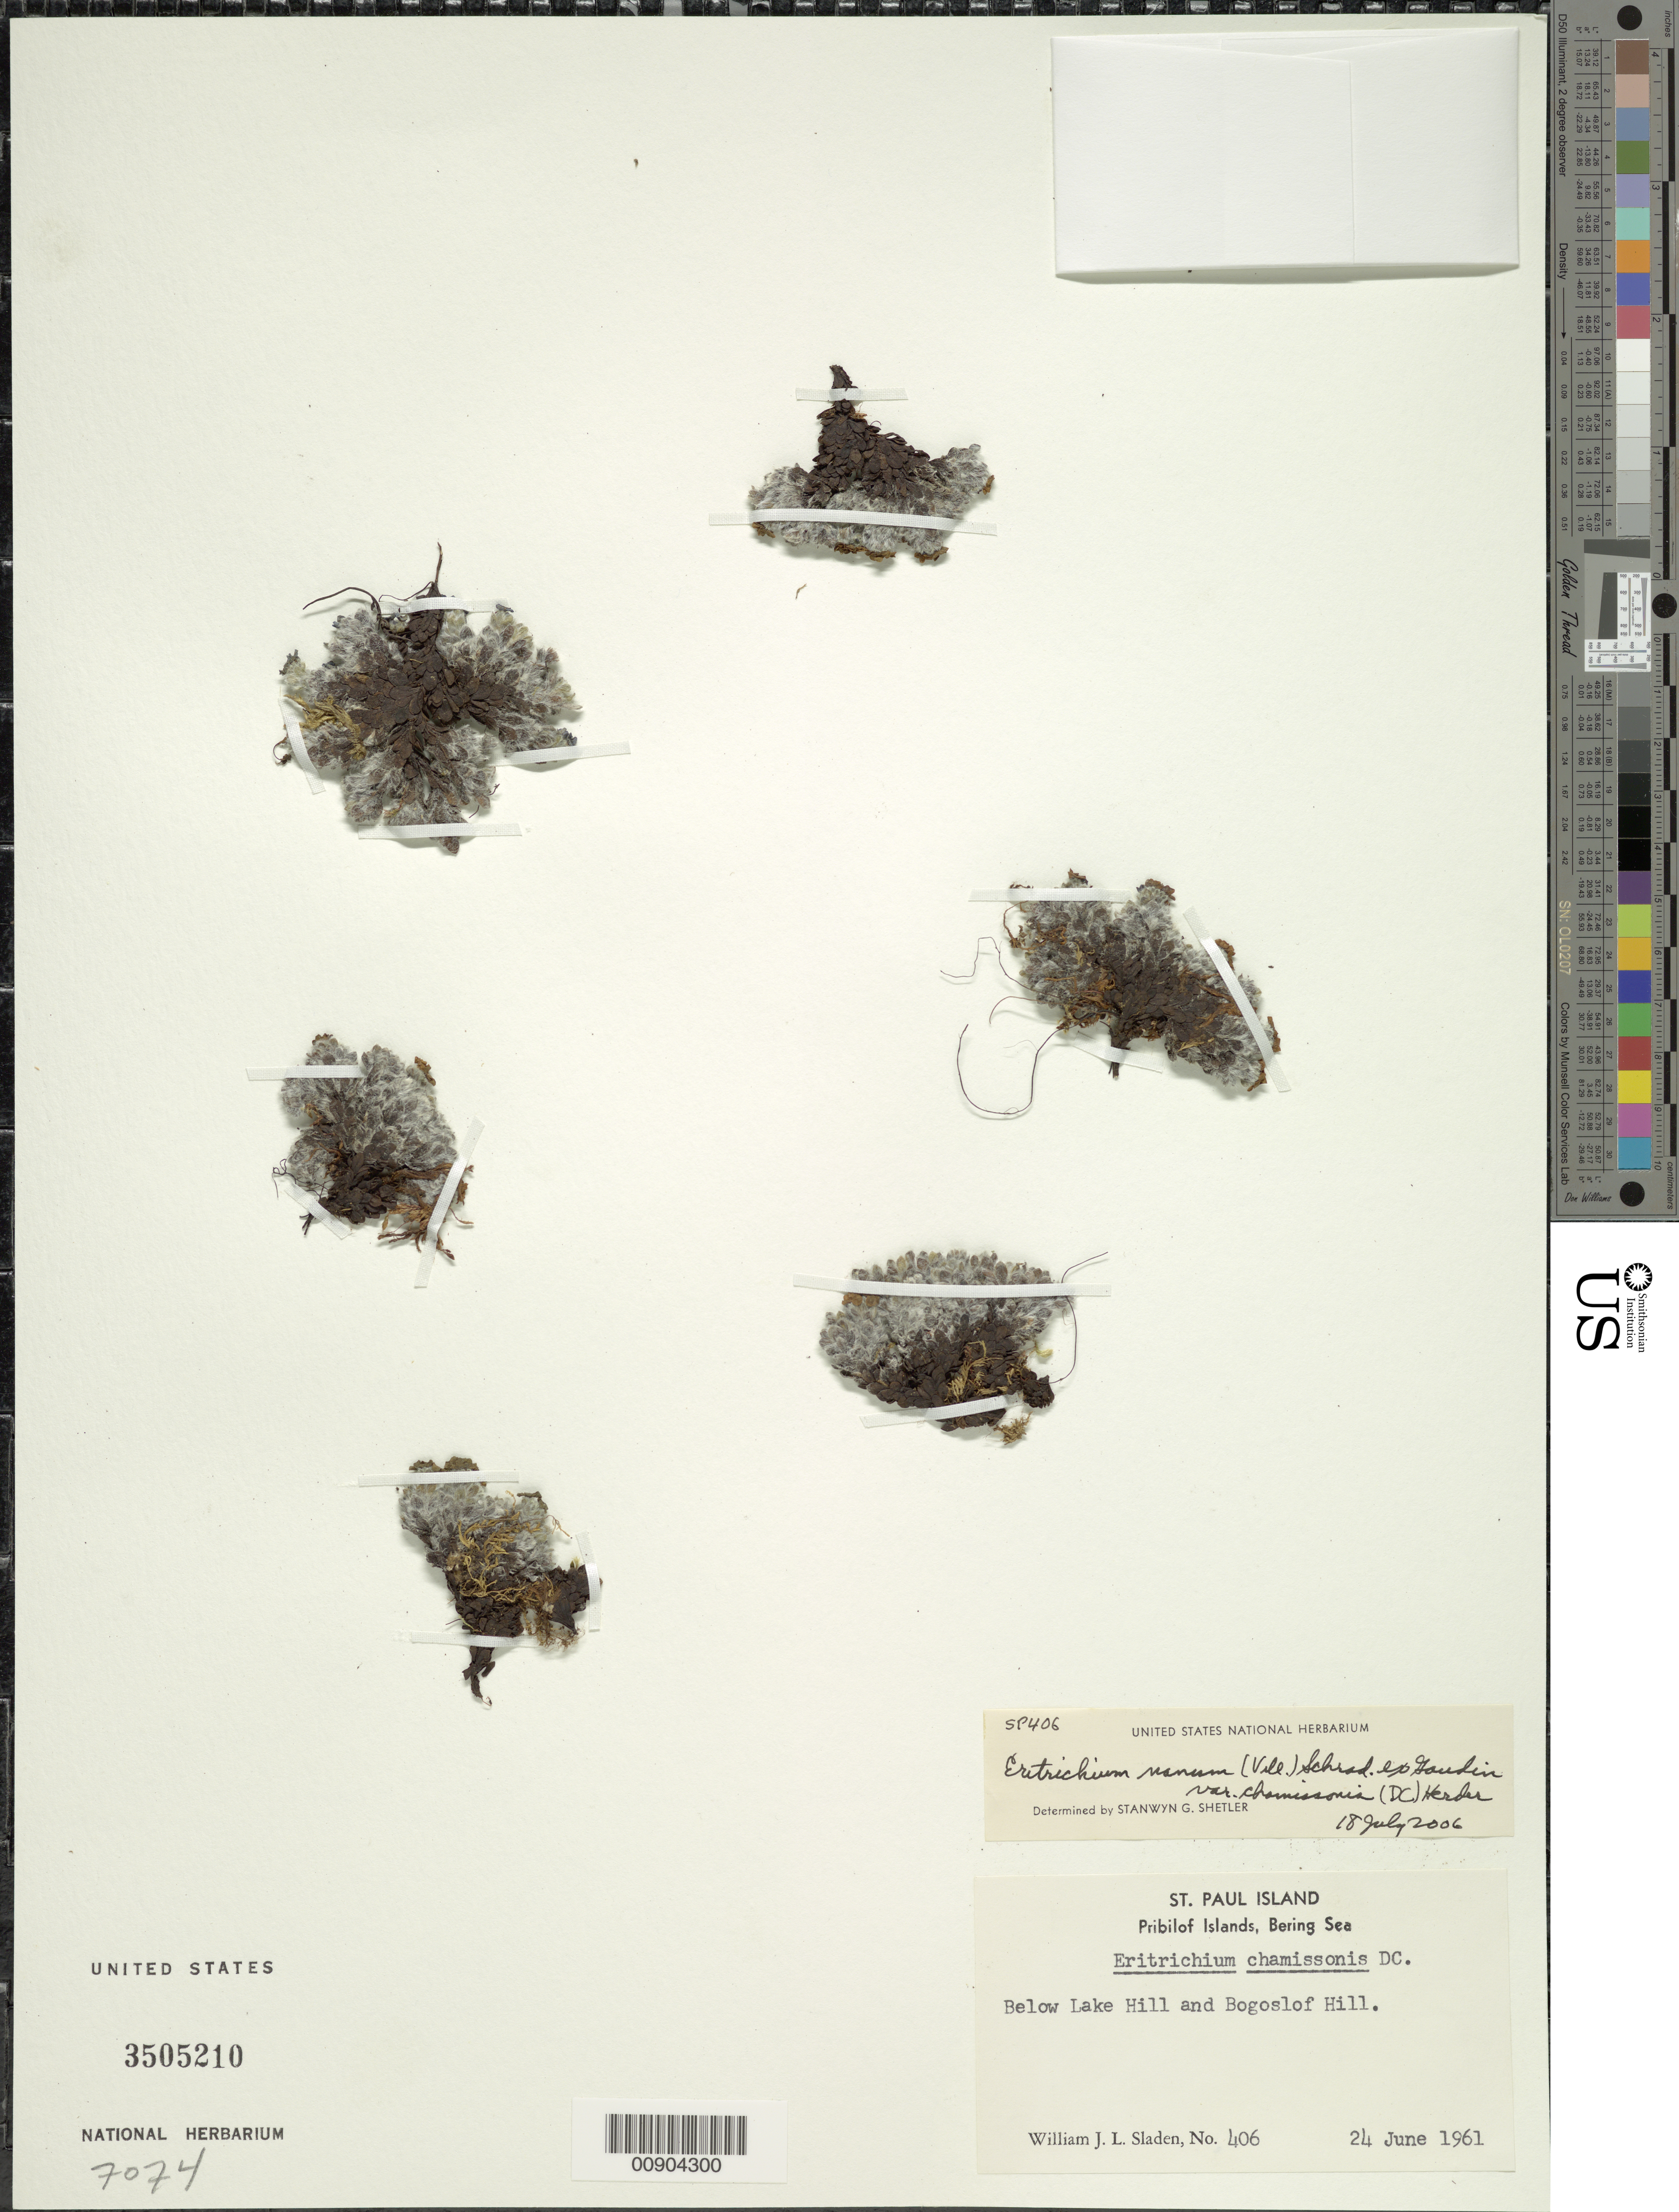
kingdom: Plantae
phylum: Tracheophyta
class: Magnoliopsida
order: Boraginales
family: Boraginaceae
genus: Eritrichium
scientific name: Eritrichium nanum var. chamissonis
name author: (DC.) Herder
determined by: Shetler, Stanwyn G., (US), NMNH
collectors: W. Sladen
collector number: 406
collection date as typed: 24 Jun 1961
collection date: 1961-06-24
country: United States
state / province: Alaska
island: St. Paul Island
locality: Below Lake Hill and Bogoslov Hill., Bering Sea, Pribilof Islands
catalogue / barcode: US 3505210